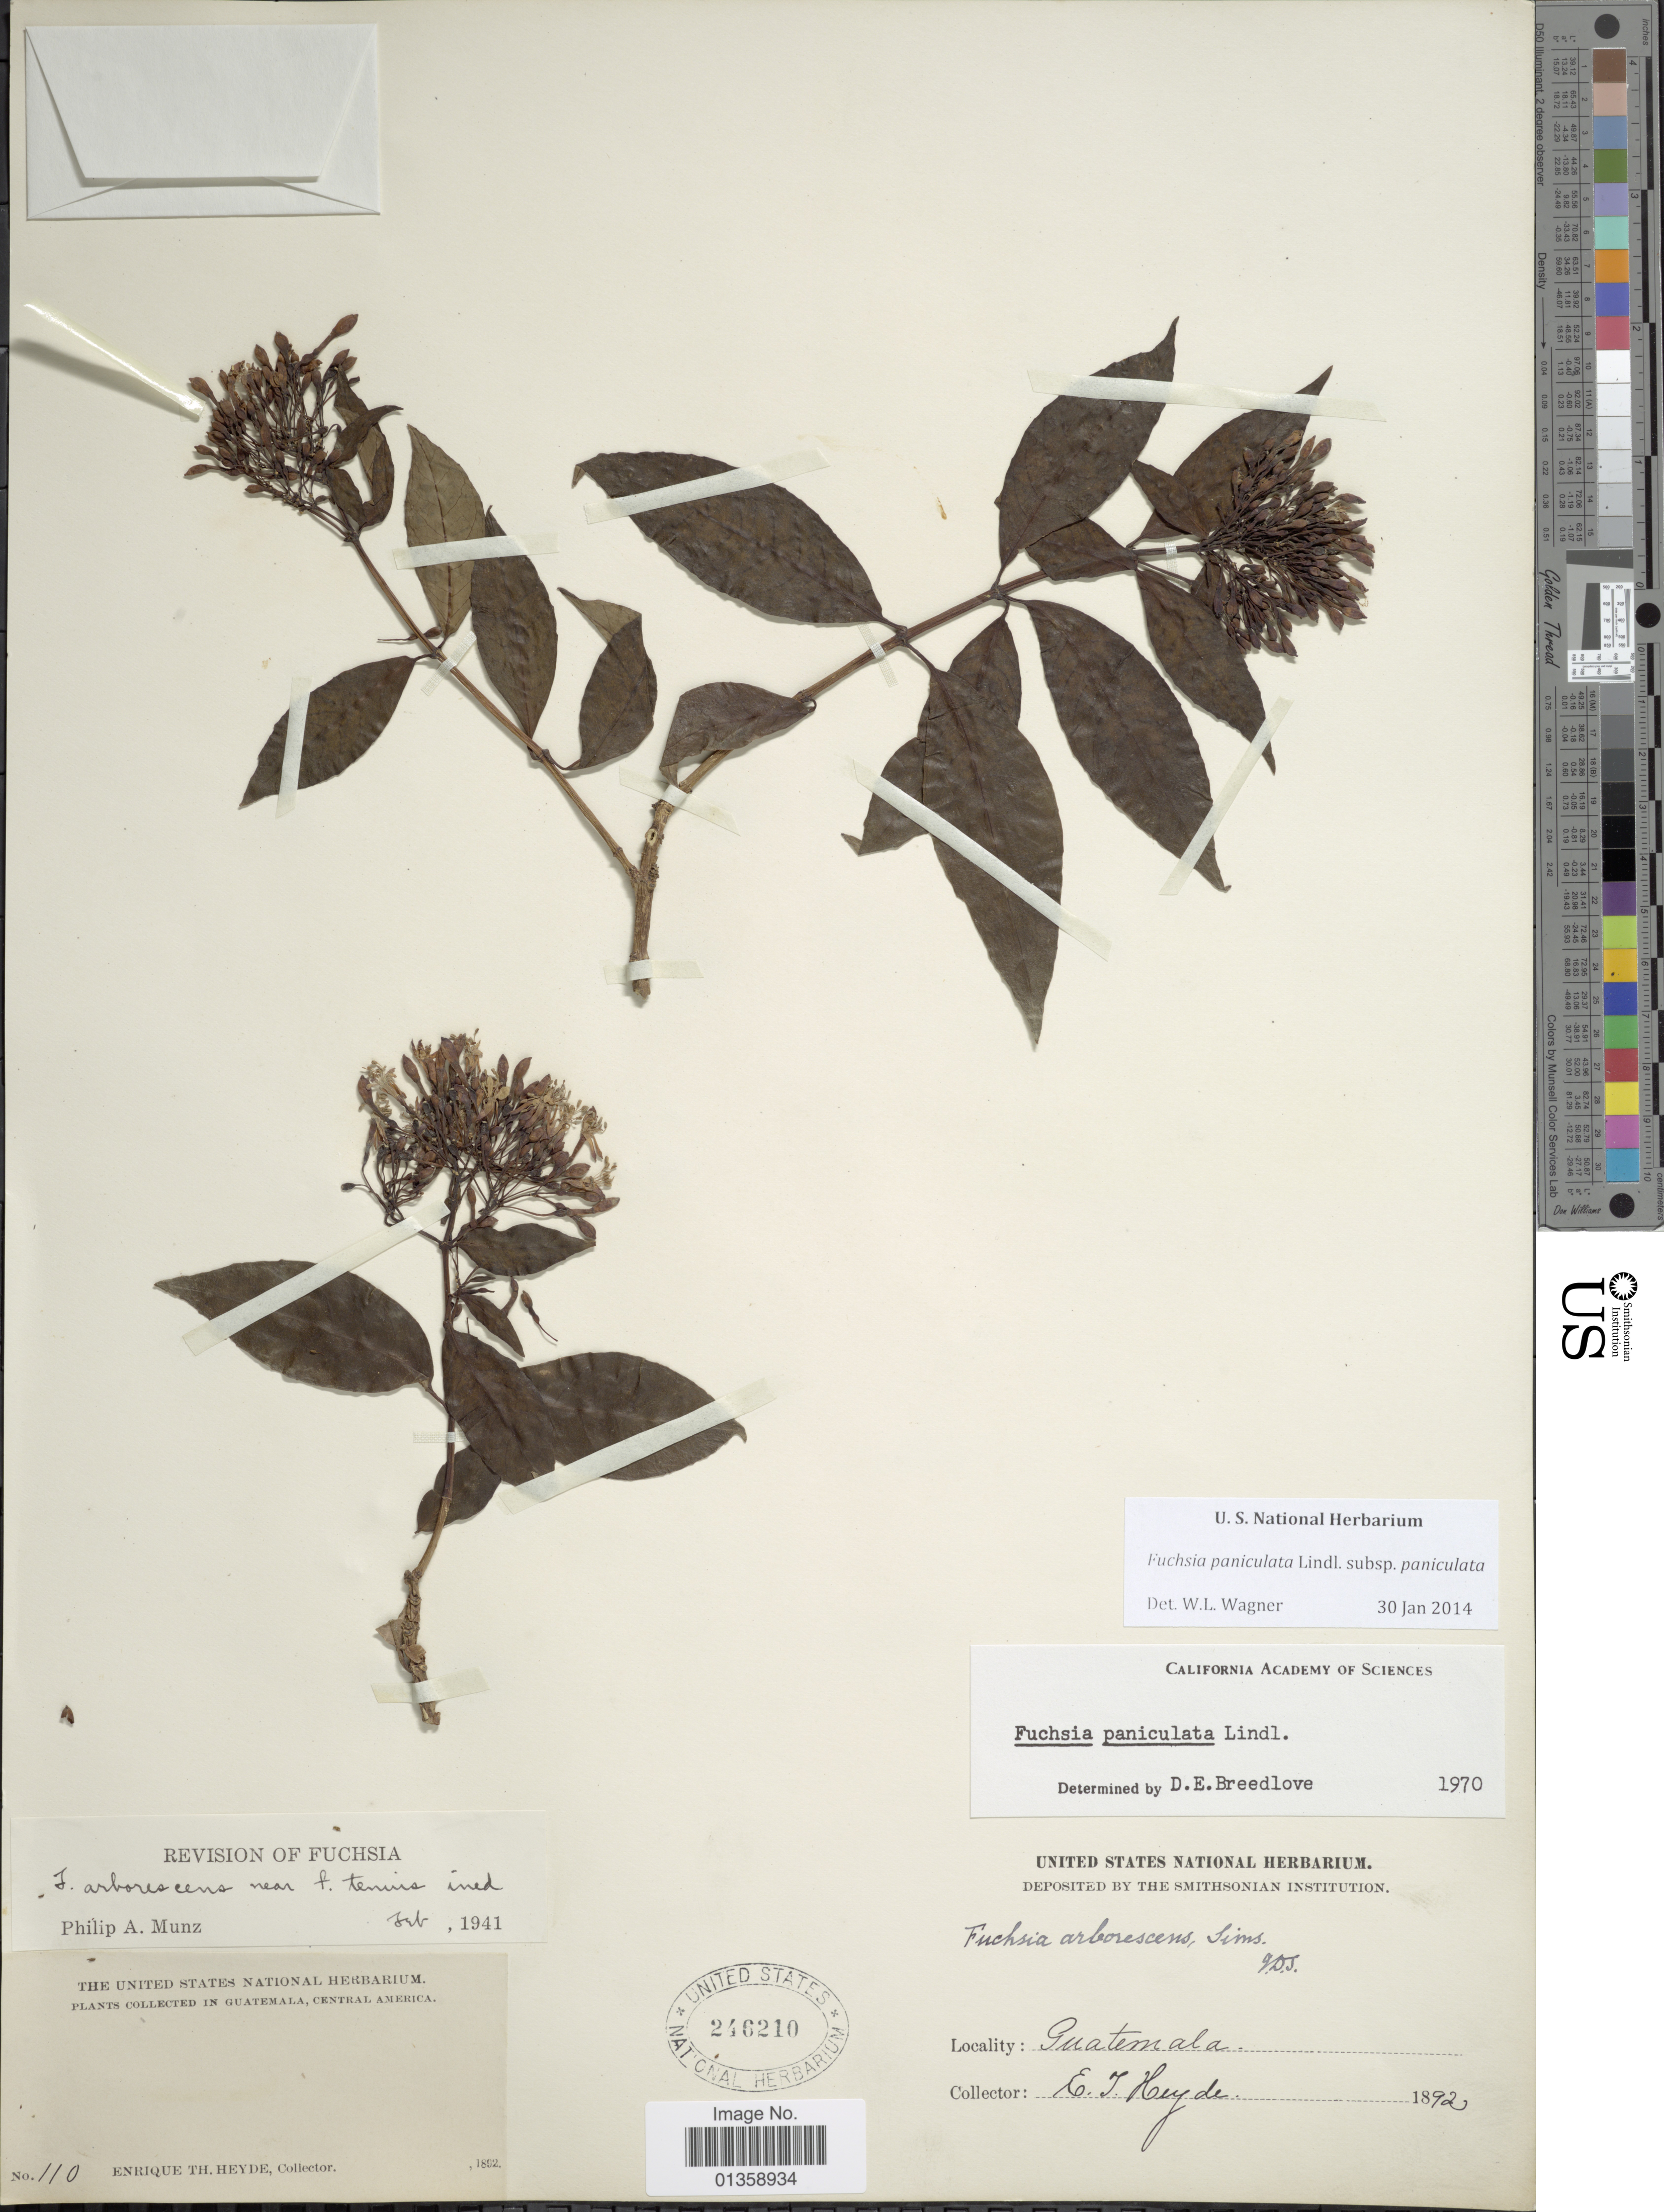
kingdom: Plantae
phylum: Tracheophyta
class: Magnoliopsida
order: Myrtales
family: Onagraceae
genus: Fuchsia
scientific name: Fuchsia paniculata subsp. paniculata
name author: Lindl.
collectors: E. T. Heyde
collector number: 110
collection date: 1892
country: Guatemala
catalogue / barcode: US 246210